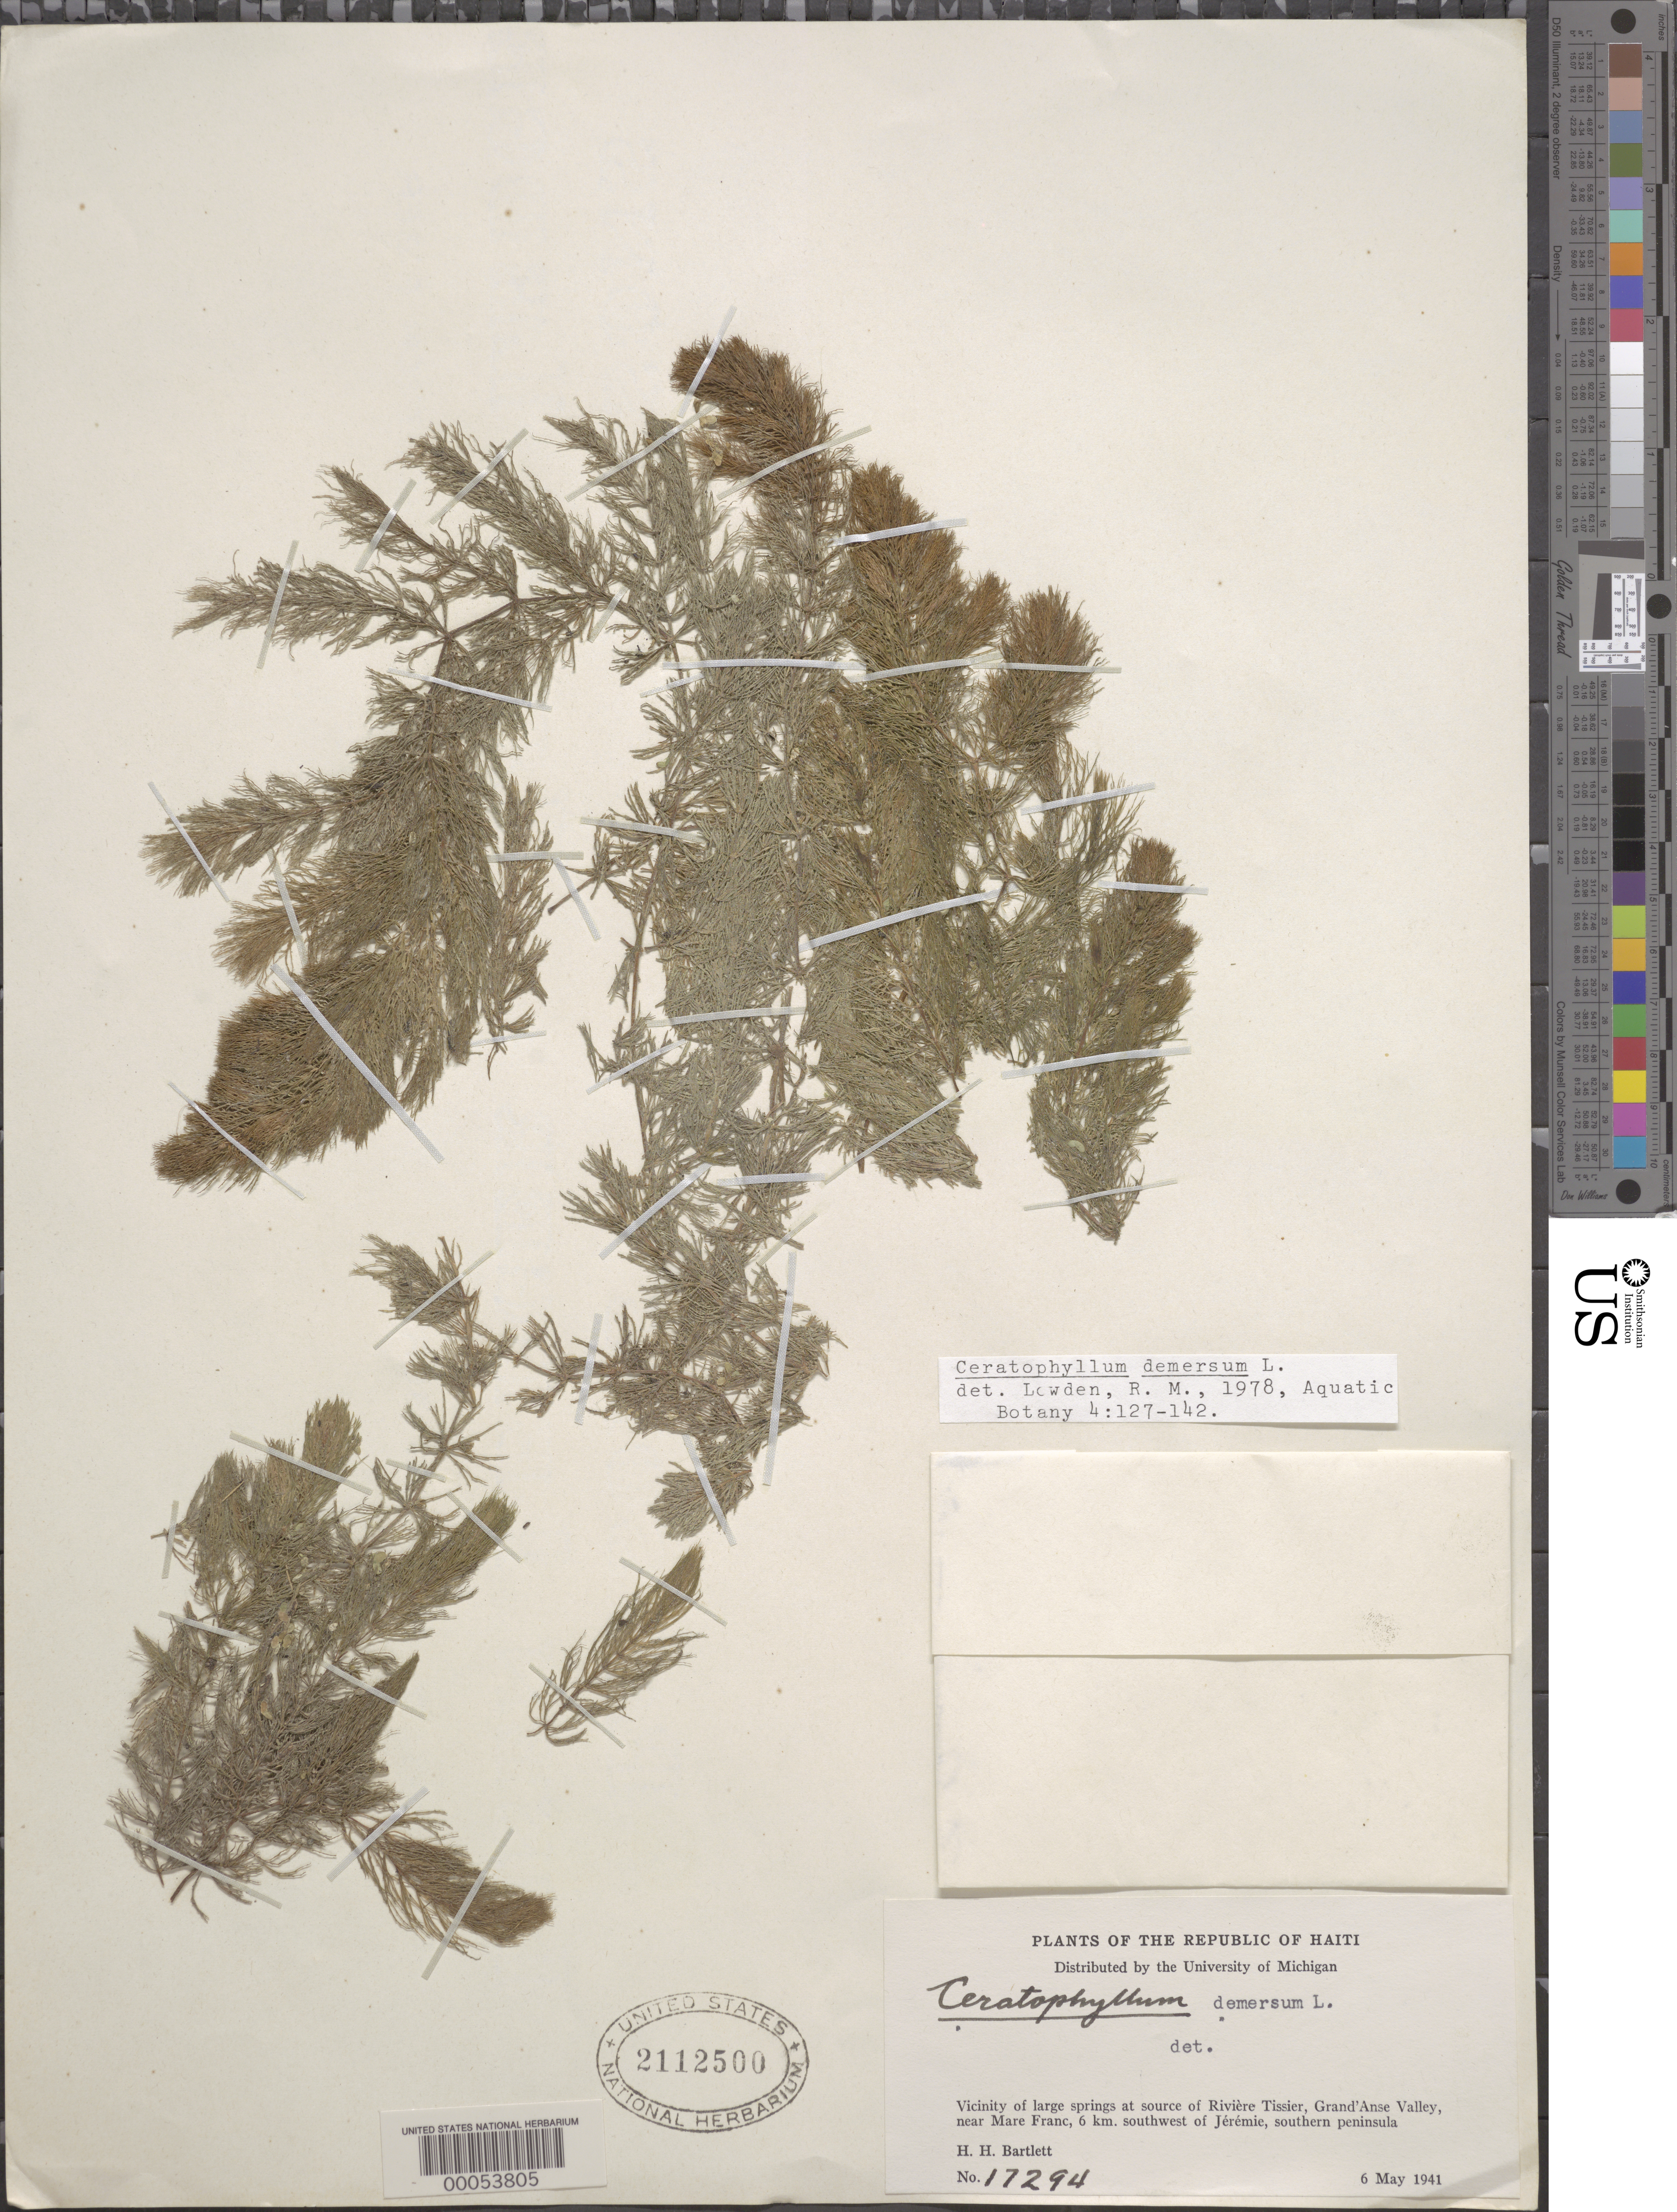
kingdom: Plantae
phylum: Tracheophyta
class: Magnoliopsida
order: Ceratophyllales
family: Ceratophyllaceae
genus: Ceratophyllum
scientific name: Ceratophyllum demersum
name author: L.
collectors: H. H. Bartlett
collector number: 17294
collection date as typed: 06 May 1941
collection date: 1941-05-06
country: Haiti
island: Hispaniola Island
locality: Riviere tissier, grand 'anse valley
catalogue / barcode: US 2112500